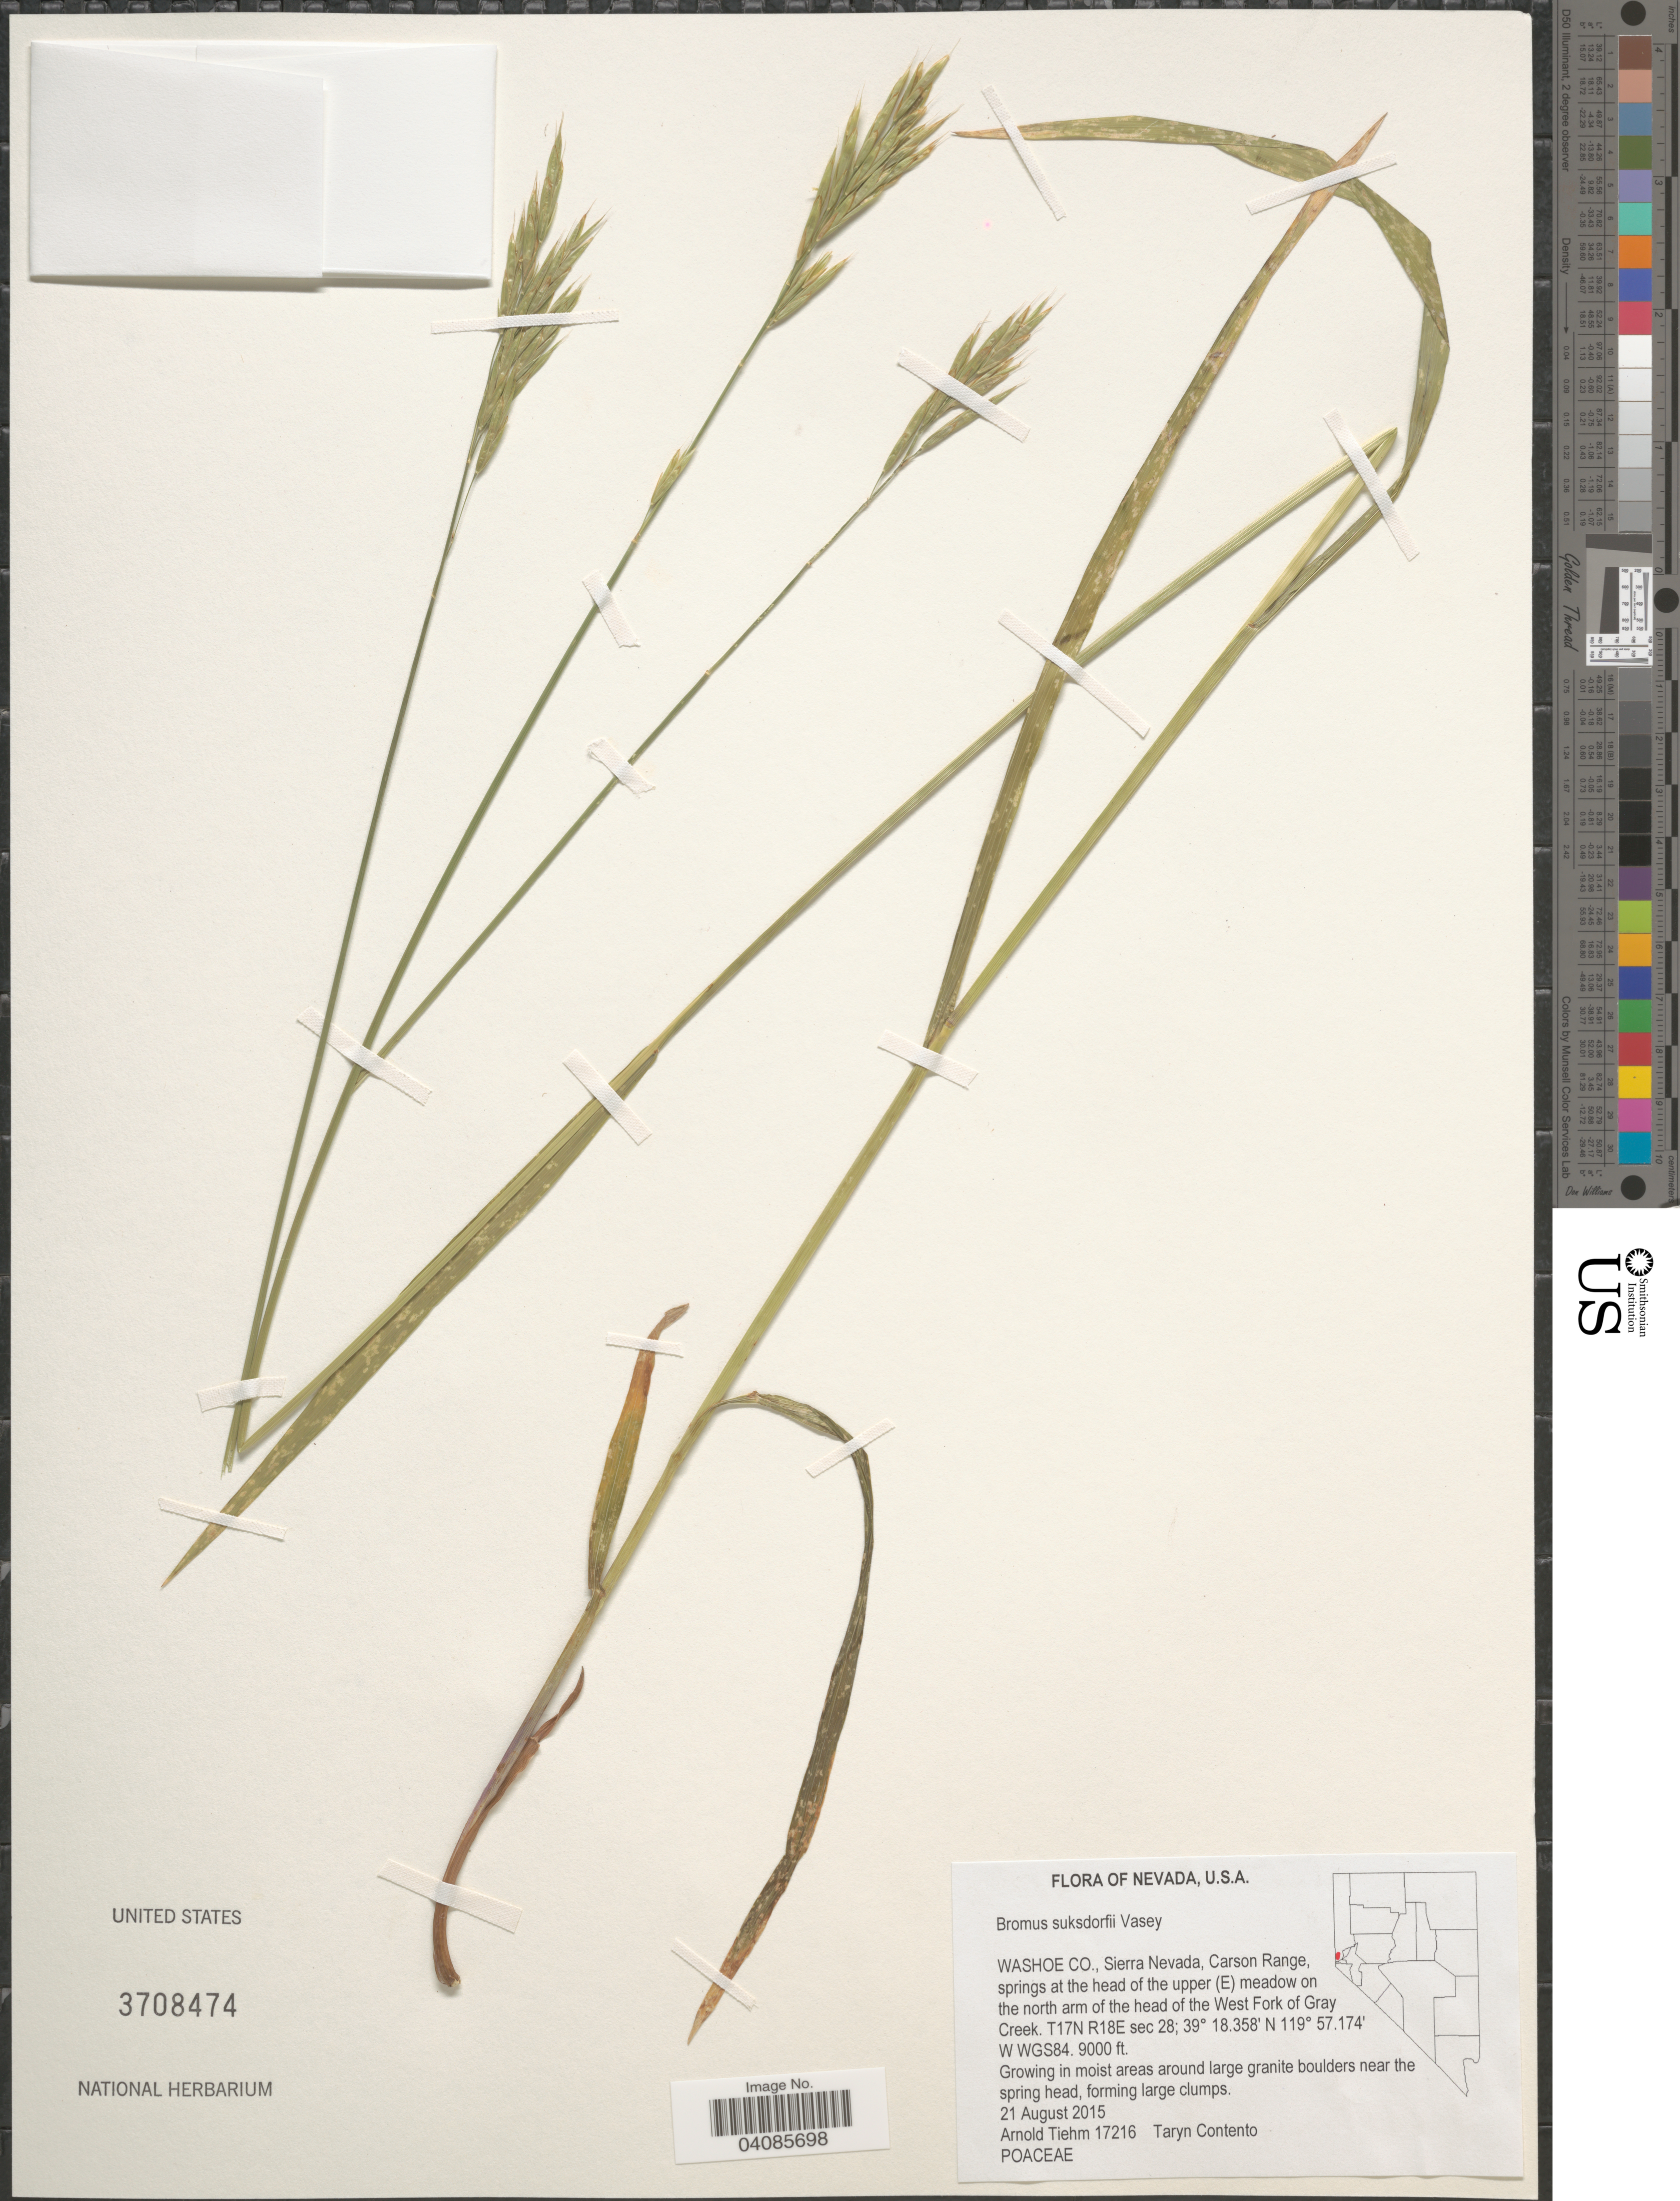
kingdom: Plantae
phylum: Tracheophyta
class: Liliopsida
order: Poales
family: Poaceae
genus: Bromus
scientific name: Bromus suksdorfii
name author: Vasey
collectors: A. Tiehm & T. Contento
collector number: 17216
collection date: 2015-08-21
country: United States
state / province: Nevada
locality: Washoe Co., Sierra Nevada, Carson Range, springs at the head of the upper (E) meadow on the north arm of the head of the West Fork of Gray Creek. T17N R18E sec 28. WGS84.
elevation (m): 2743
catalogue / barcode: US 3708474